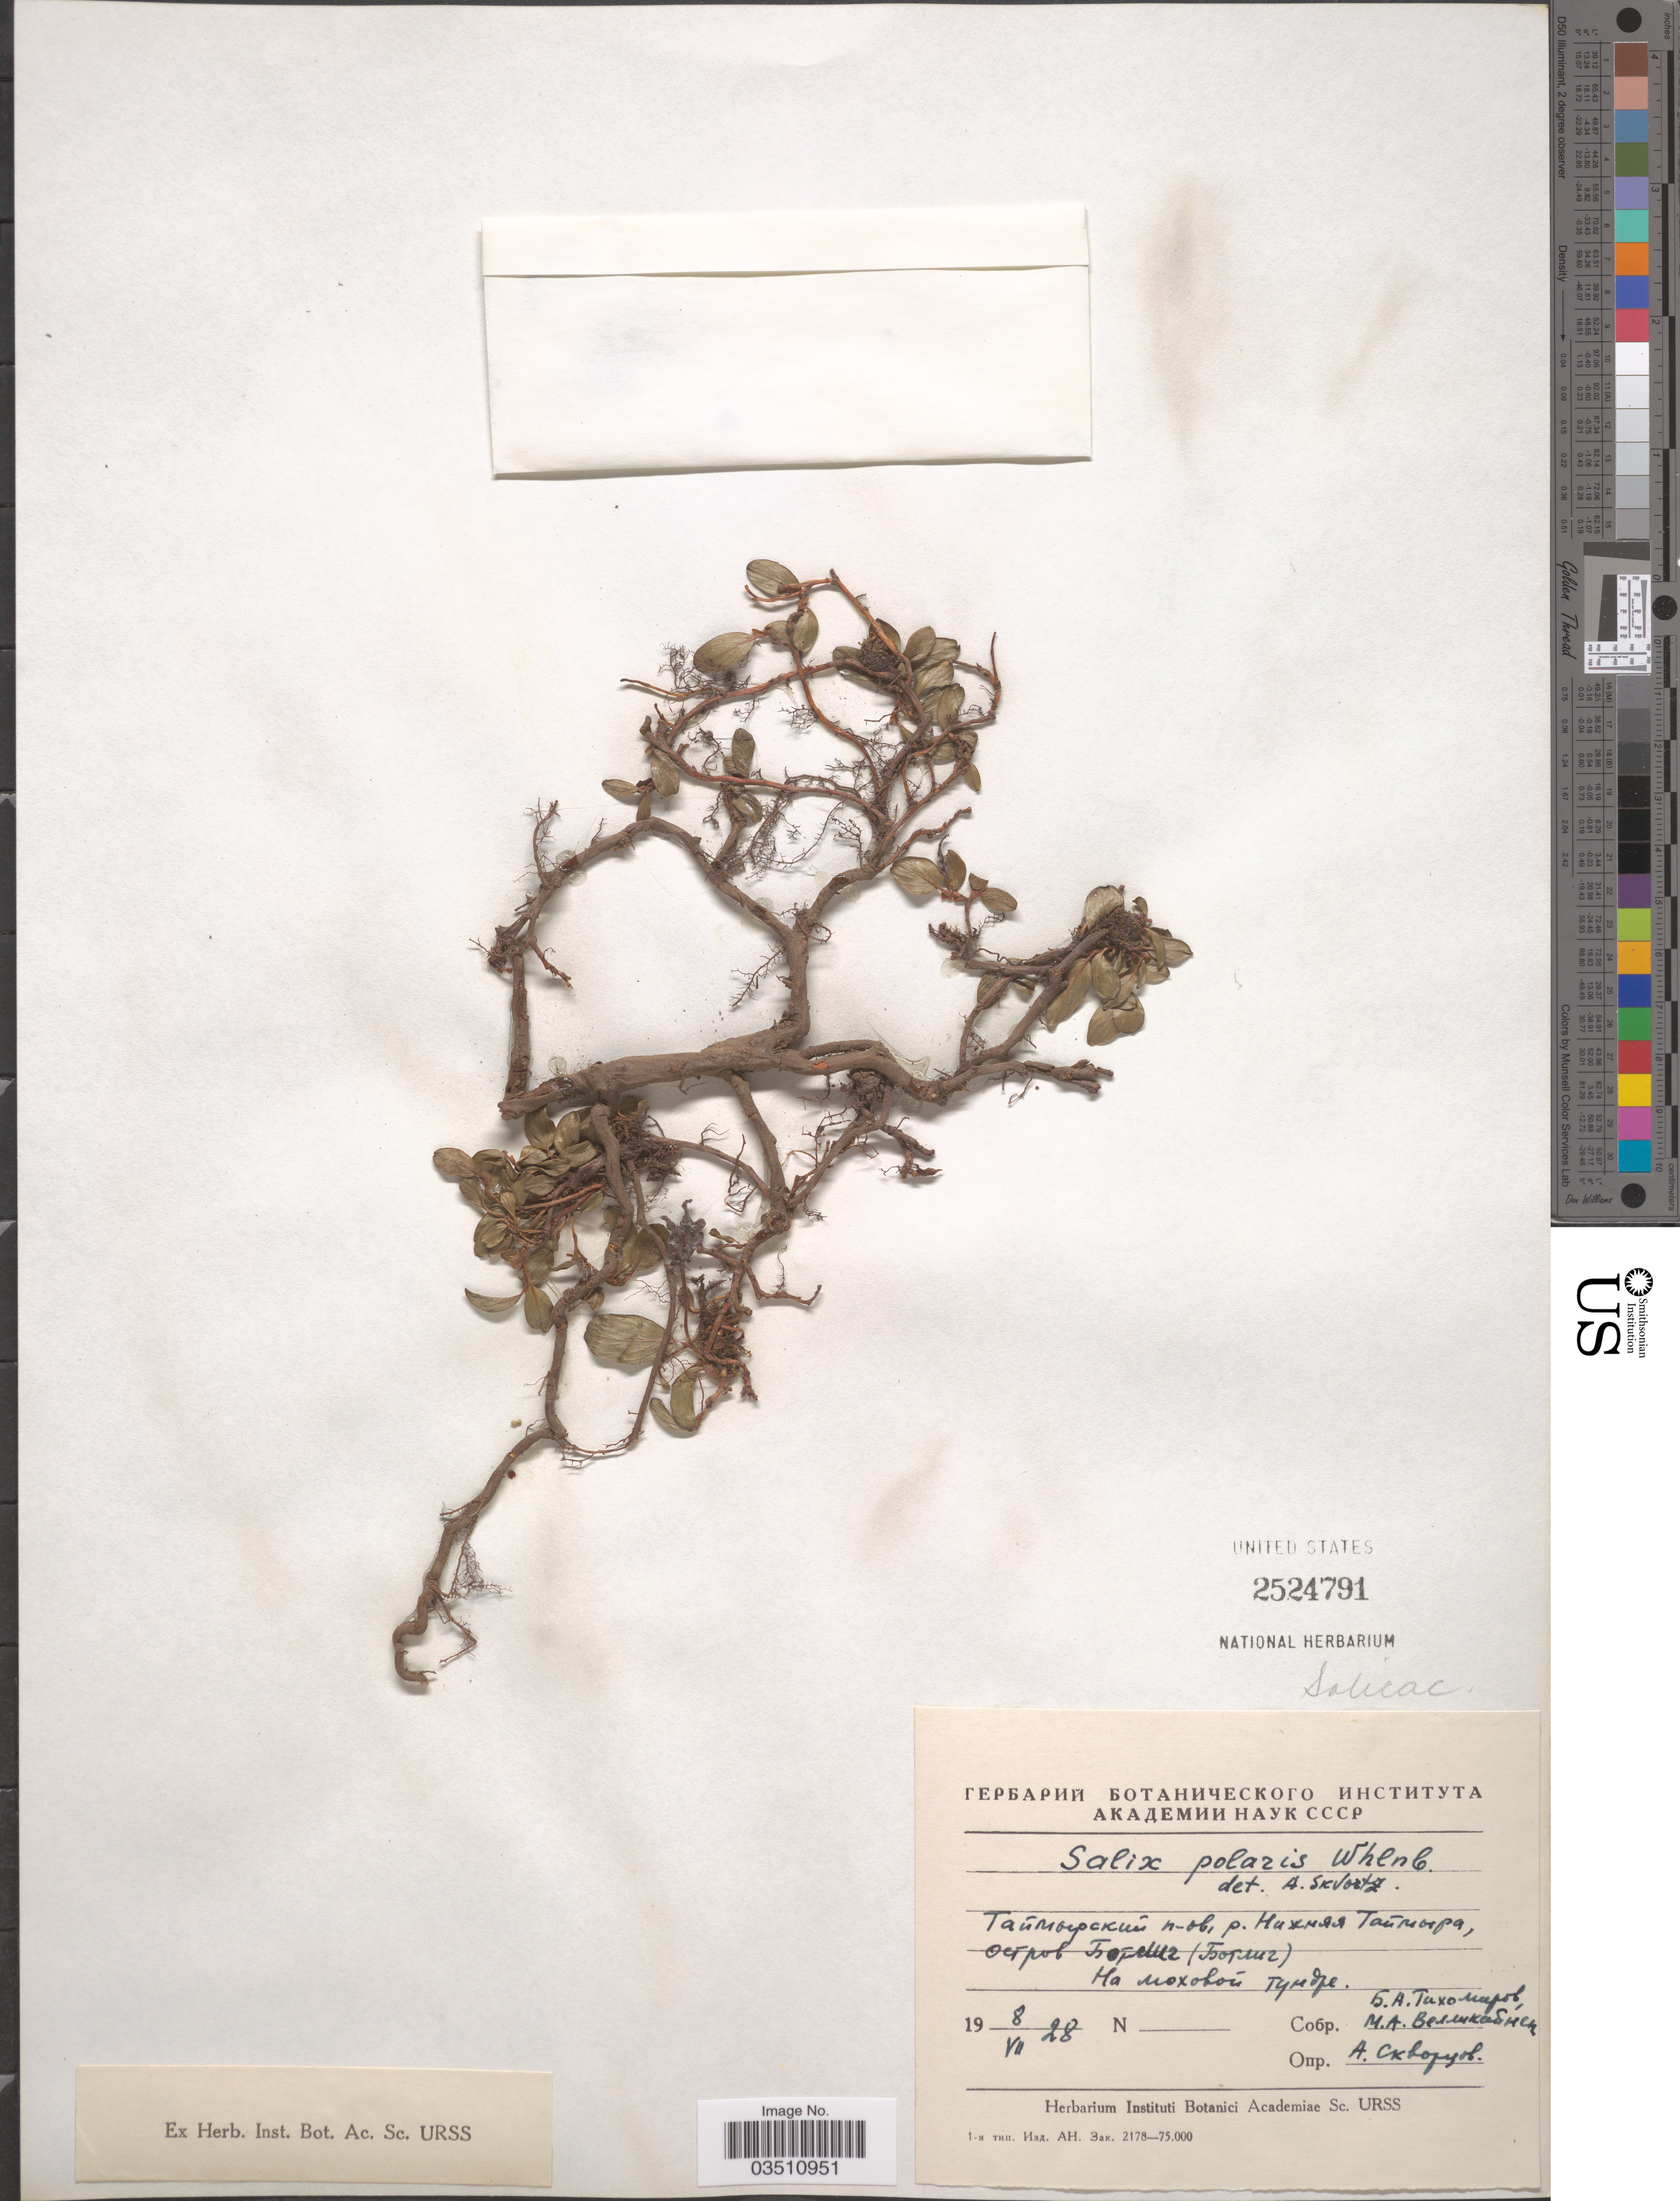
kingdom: Plantae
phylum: Tracheophyta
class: Magnoliopsida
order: Malpighiales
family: Salicaceae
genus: Salix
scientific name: Salix polaris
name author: Wahlenb.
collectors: B. Tikhomirov & M. Vellikabnen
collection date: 1928-07-08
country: Russian Federation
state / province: Krasnoyarsk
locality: Taymyr Peninsula, River Nizhnyaya Taymyra.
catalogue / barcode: US 2524791